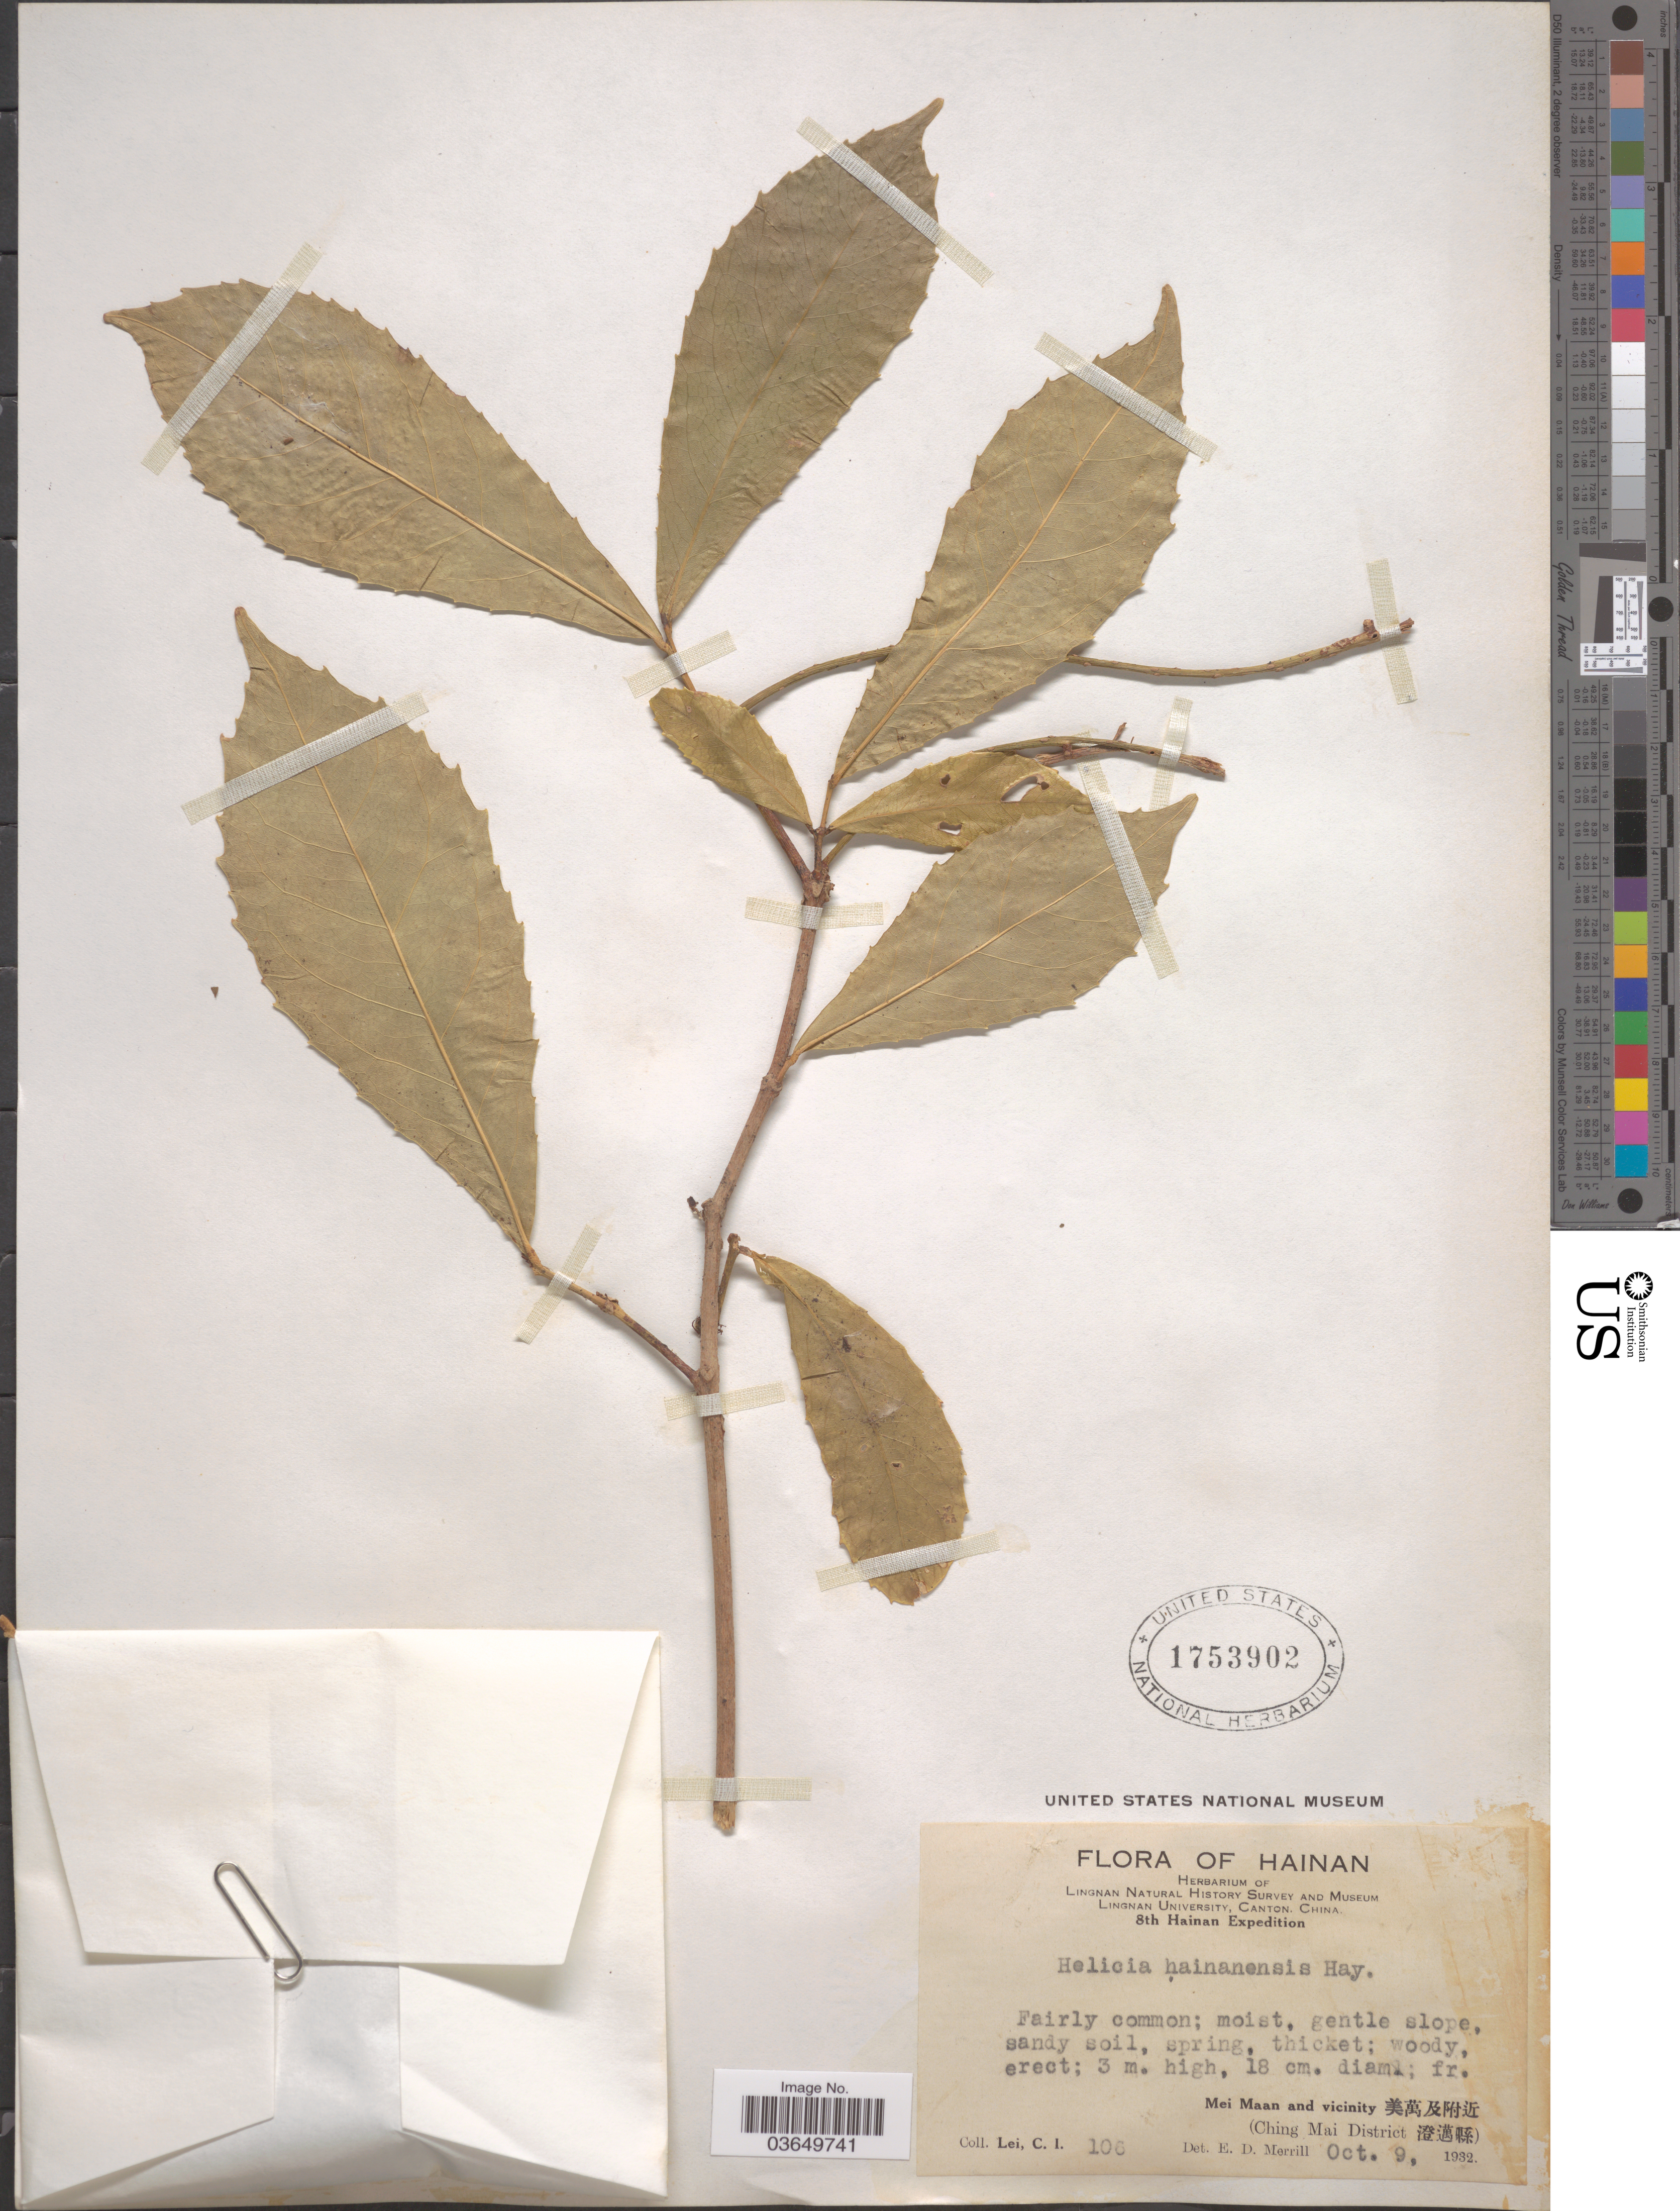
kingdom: Plantae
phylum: Tracheophyta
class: Magnoliopsida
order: Proteales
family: Proteaceae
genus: Helicia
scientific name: Helicia hainanensis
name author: Hayata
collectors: C. I. Lei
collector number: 106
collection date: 1932-10-09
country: China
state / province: Hainan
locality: Mei Maan and vicinity X. (Ching Mai District X).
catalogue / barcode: US 1753902